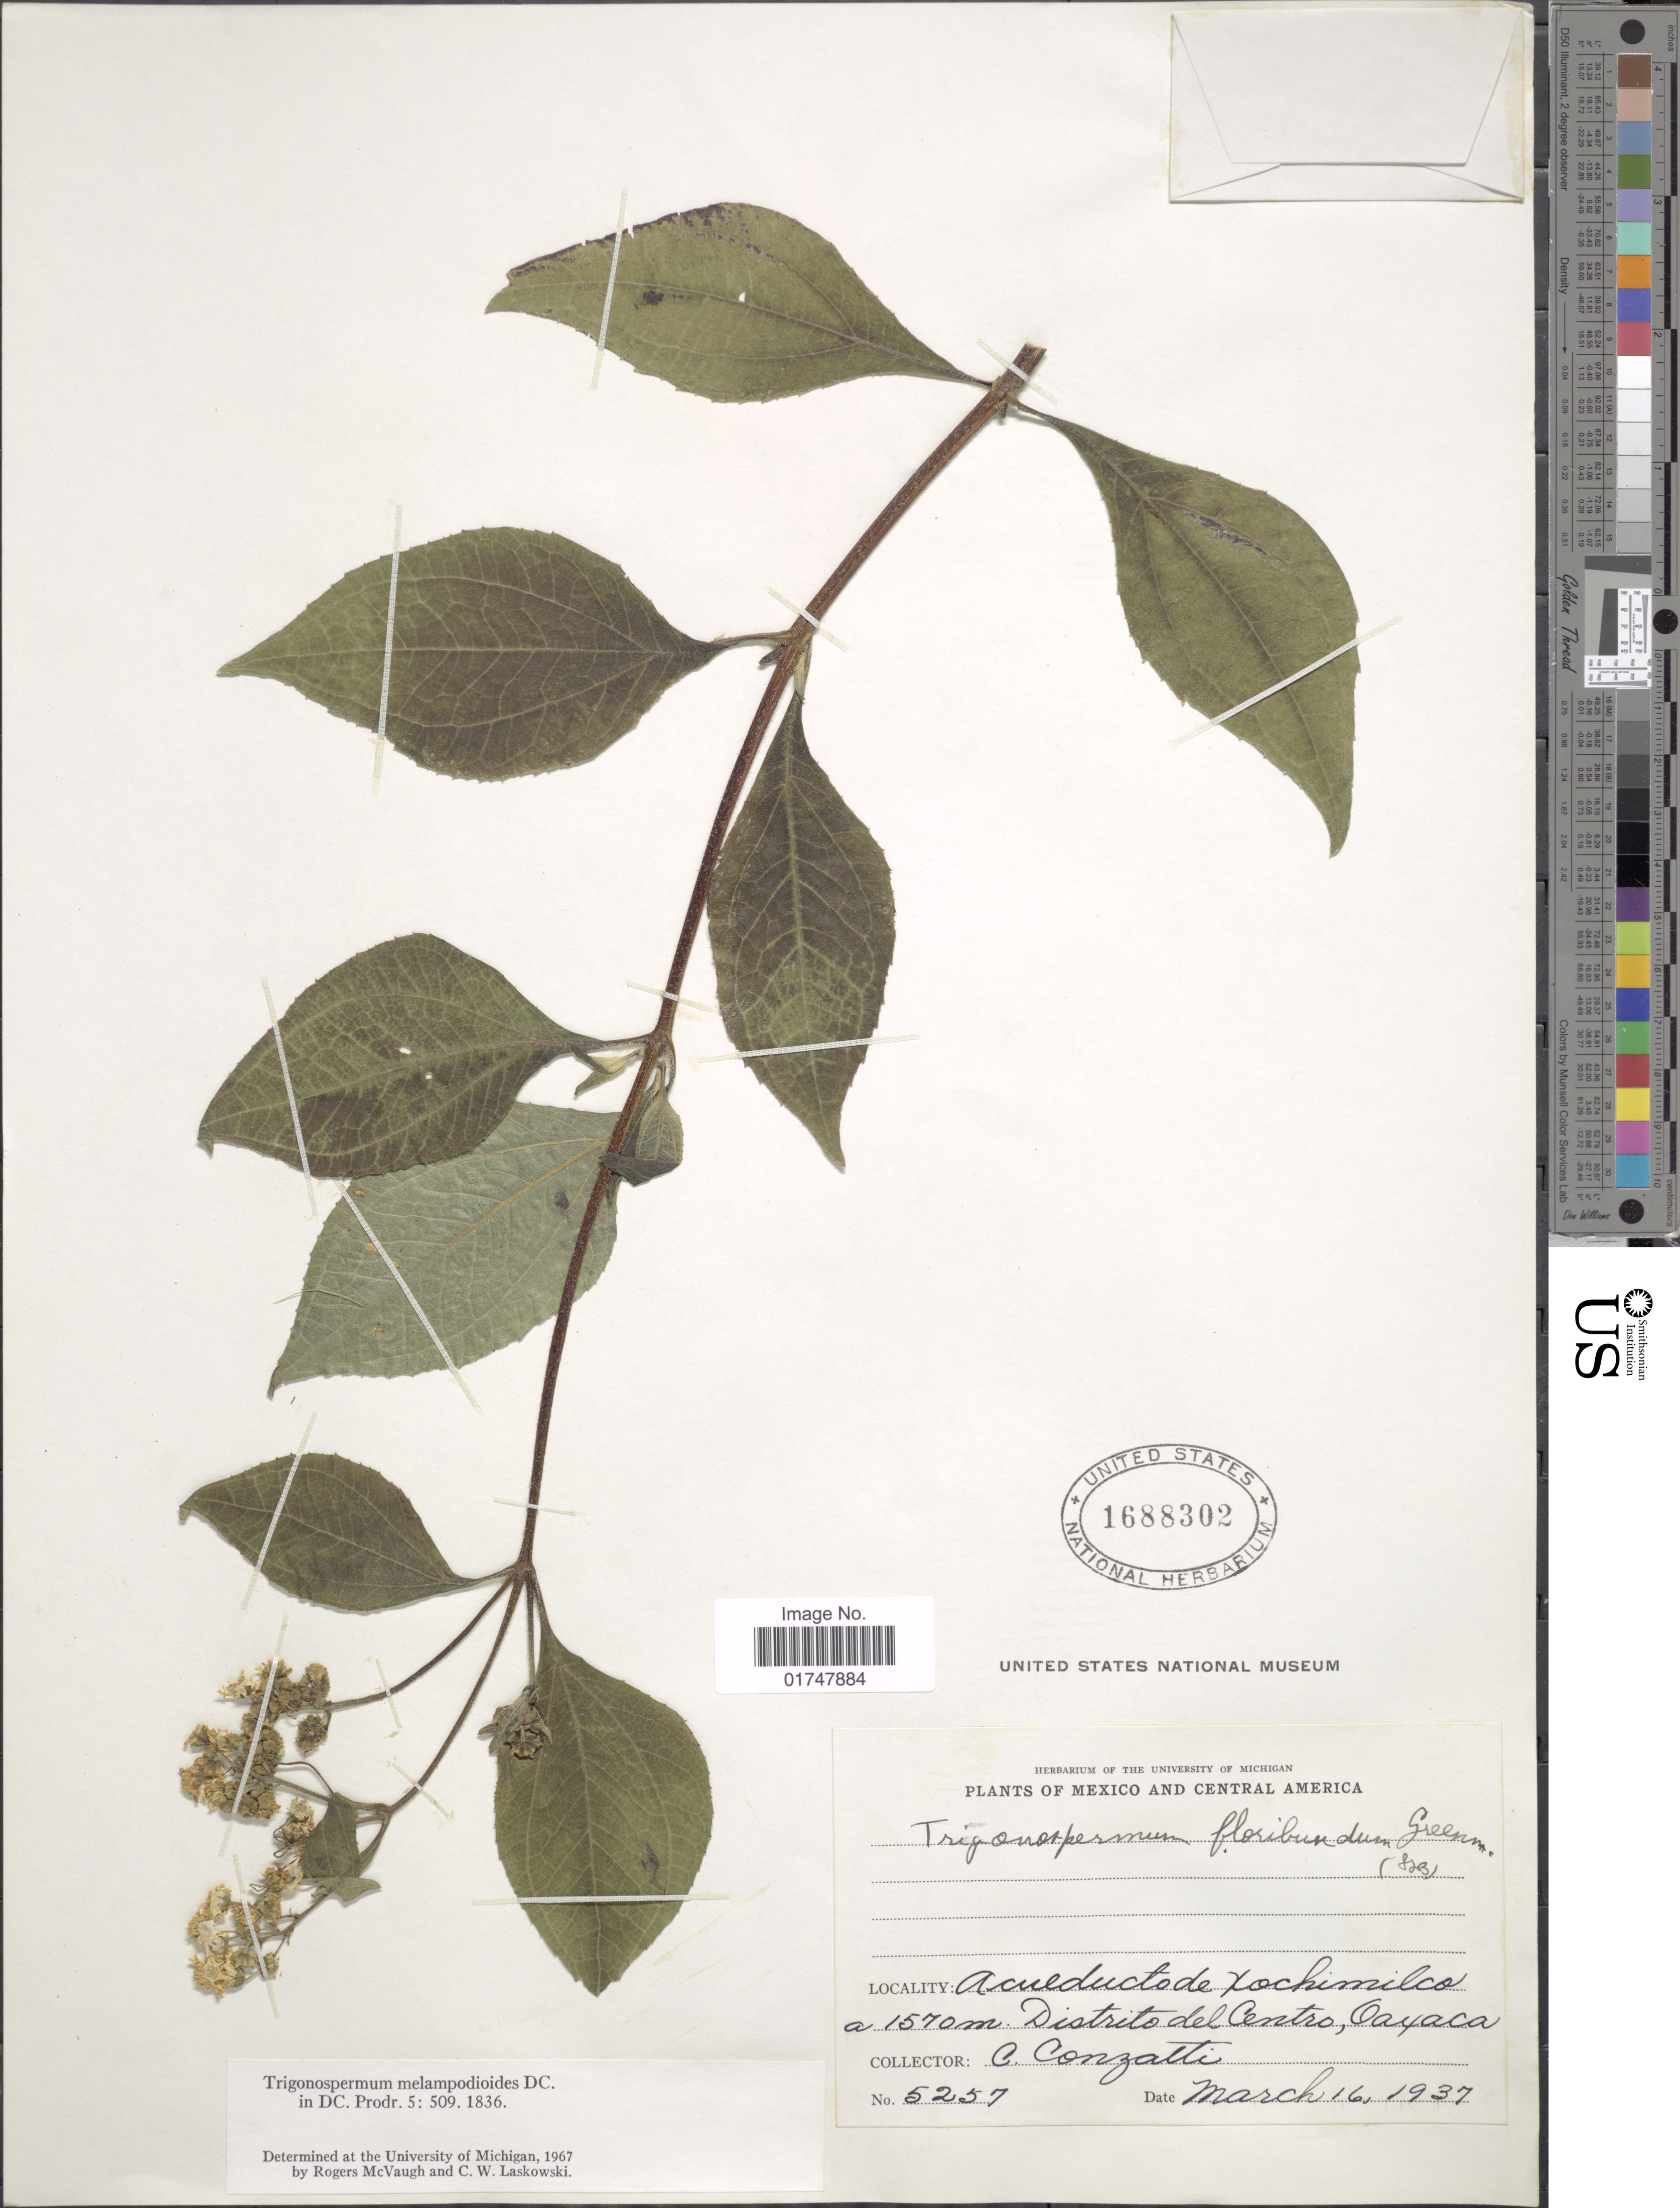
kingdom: Plantae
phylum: Tracheophyta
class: Magnoliopsida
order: Asterales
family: Asteraceae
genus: Trigonospermum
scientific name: Trigonospermum melampodioides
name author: DC.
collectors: C. Conzatti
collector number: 5257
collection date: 1937-03-16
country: Mexico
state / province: Oaxaca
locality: Acueductode. Xochimilco. Distrito del Centro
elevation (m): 1570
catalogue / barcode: US 1688302